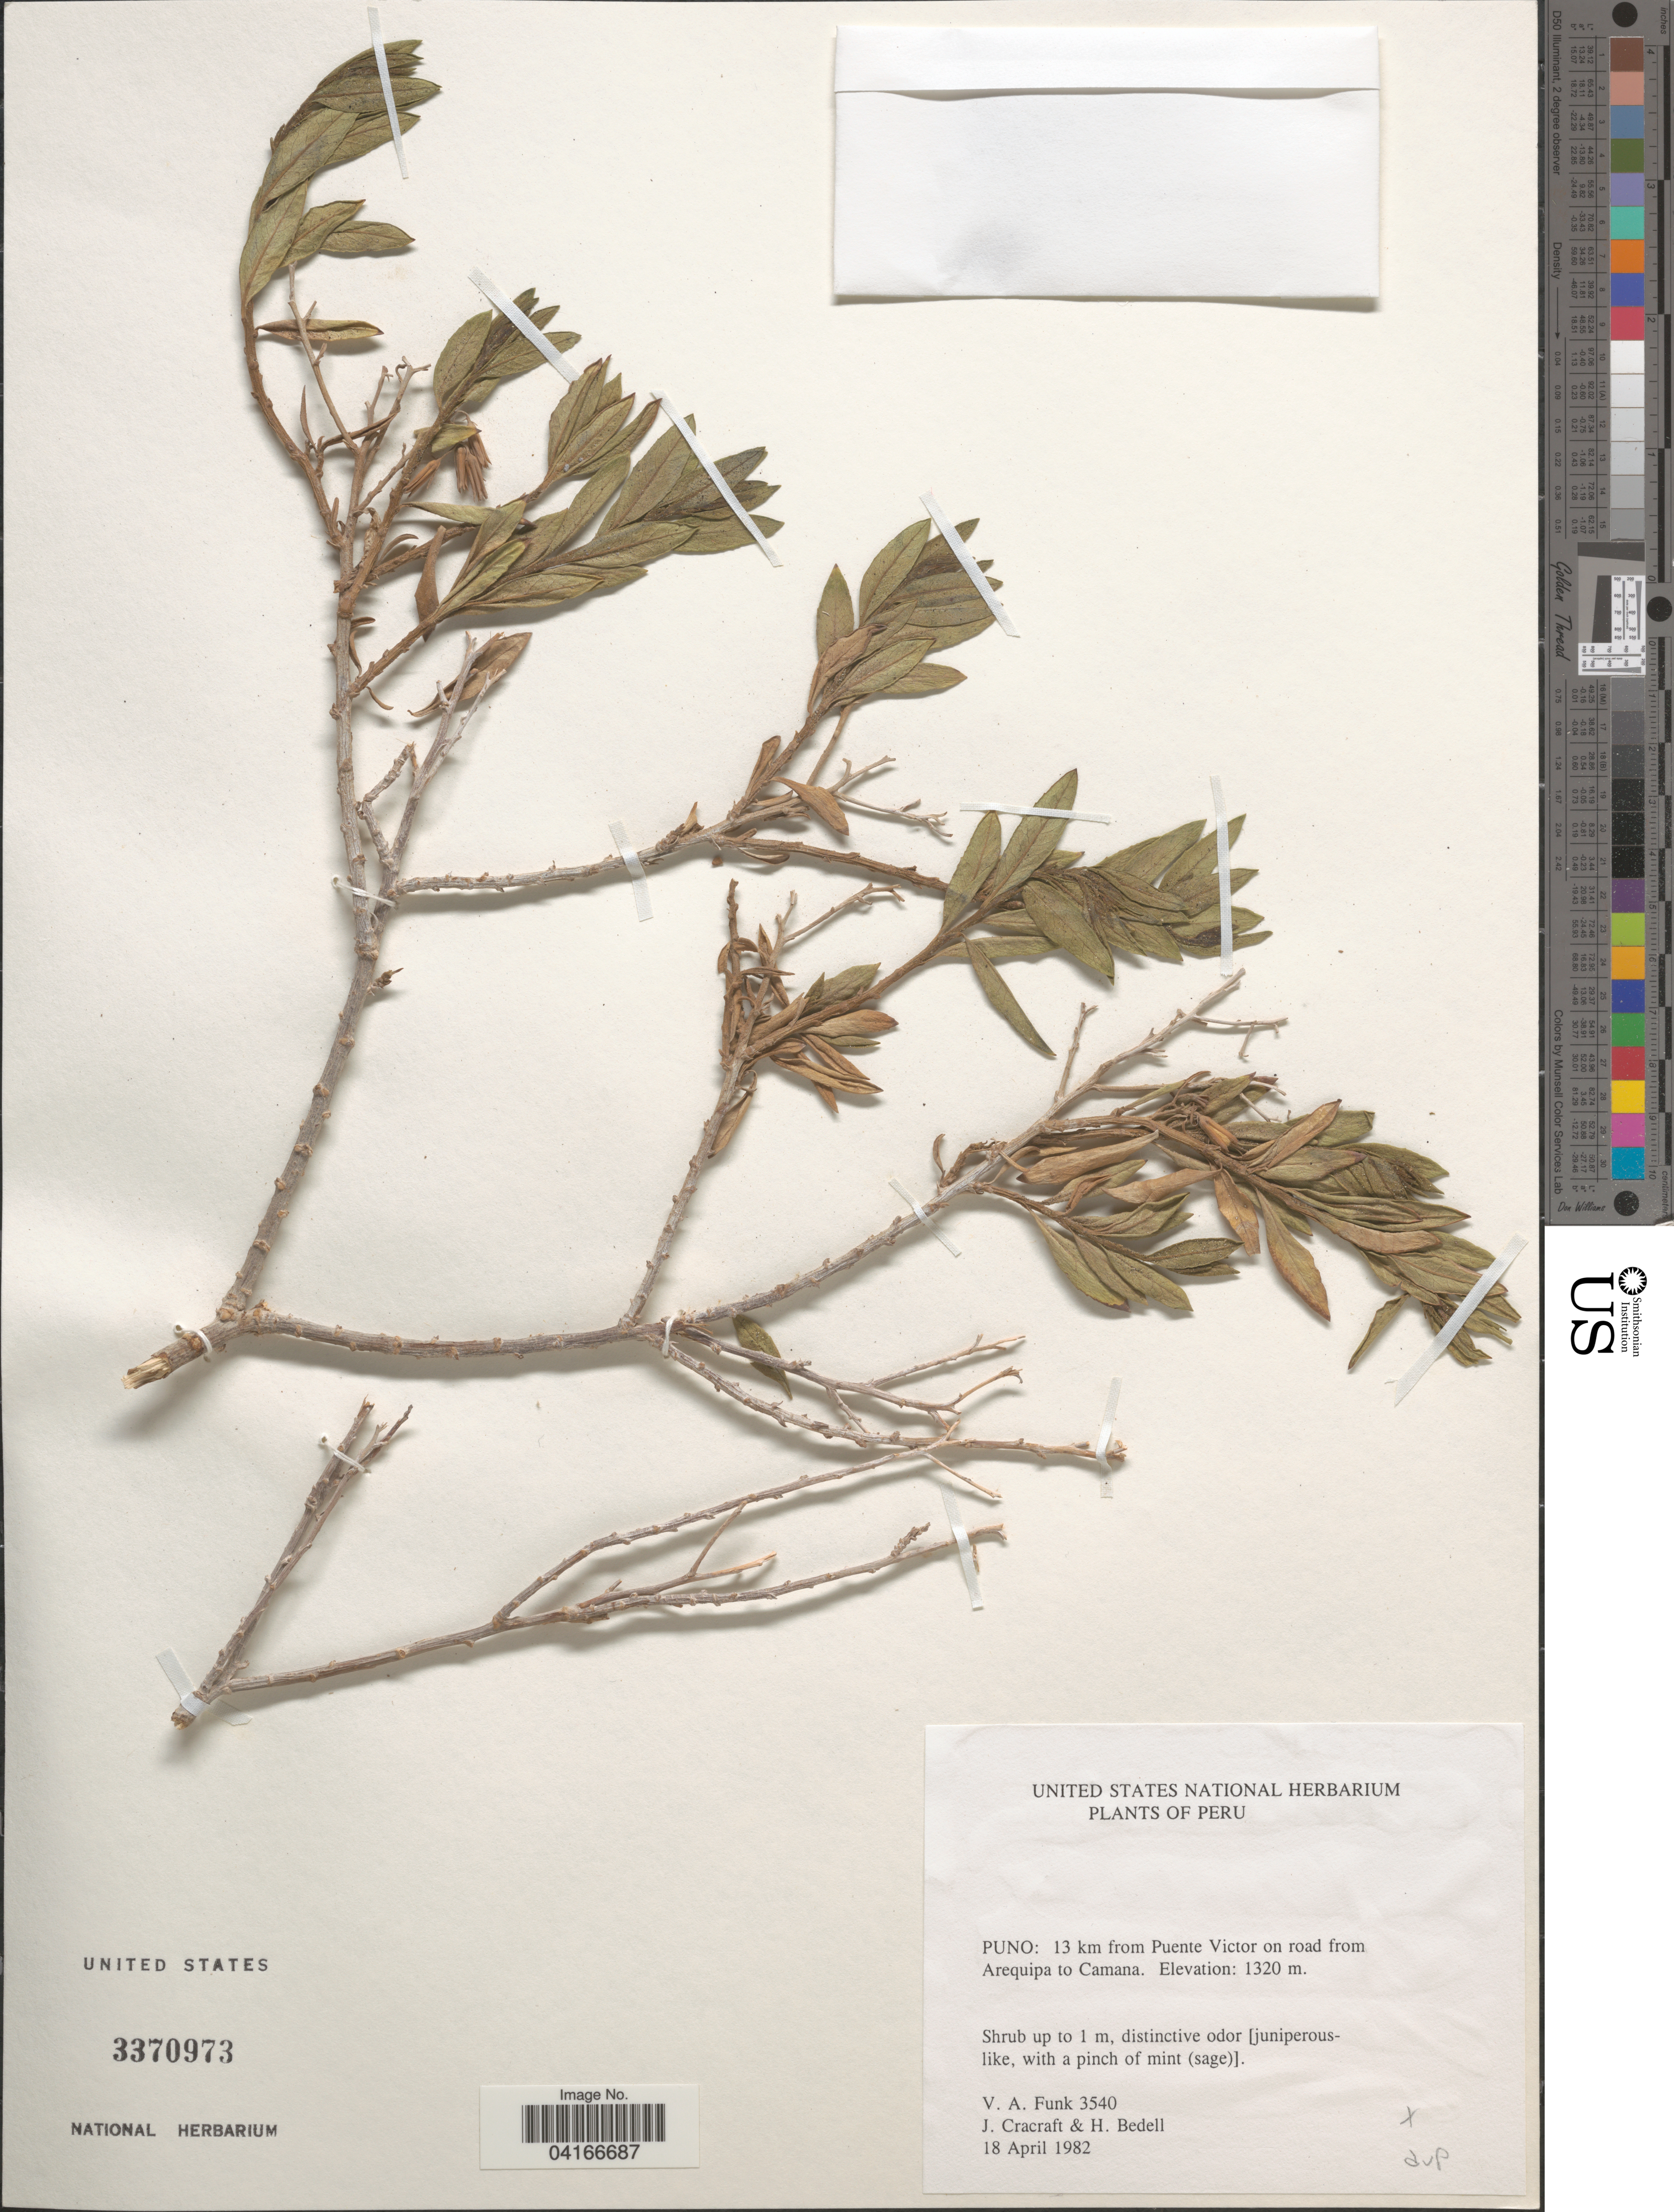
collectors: V. Funk, J. L. Cracraft & H. Bedell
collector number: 3540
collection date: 1982-04-18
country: Peru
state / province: Puno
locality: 13 km from Puente Victor on road from Arequipa to Camana.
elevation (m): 1320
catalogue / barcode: US 3370973